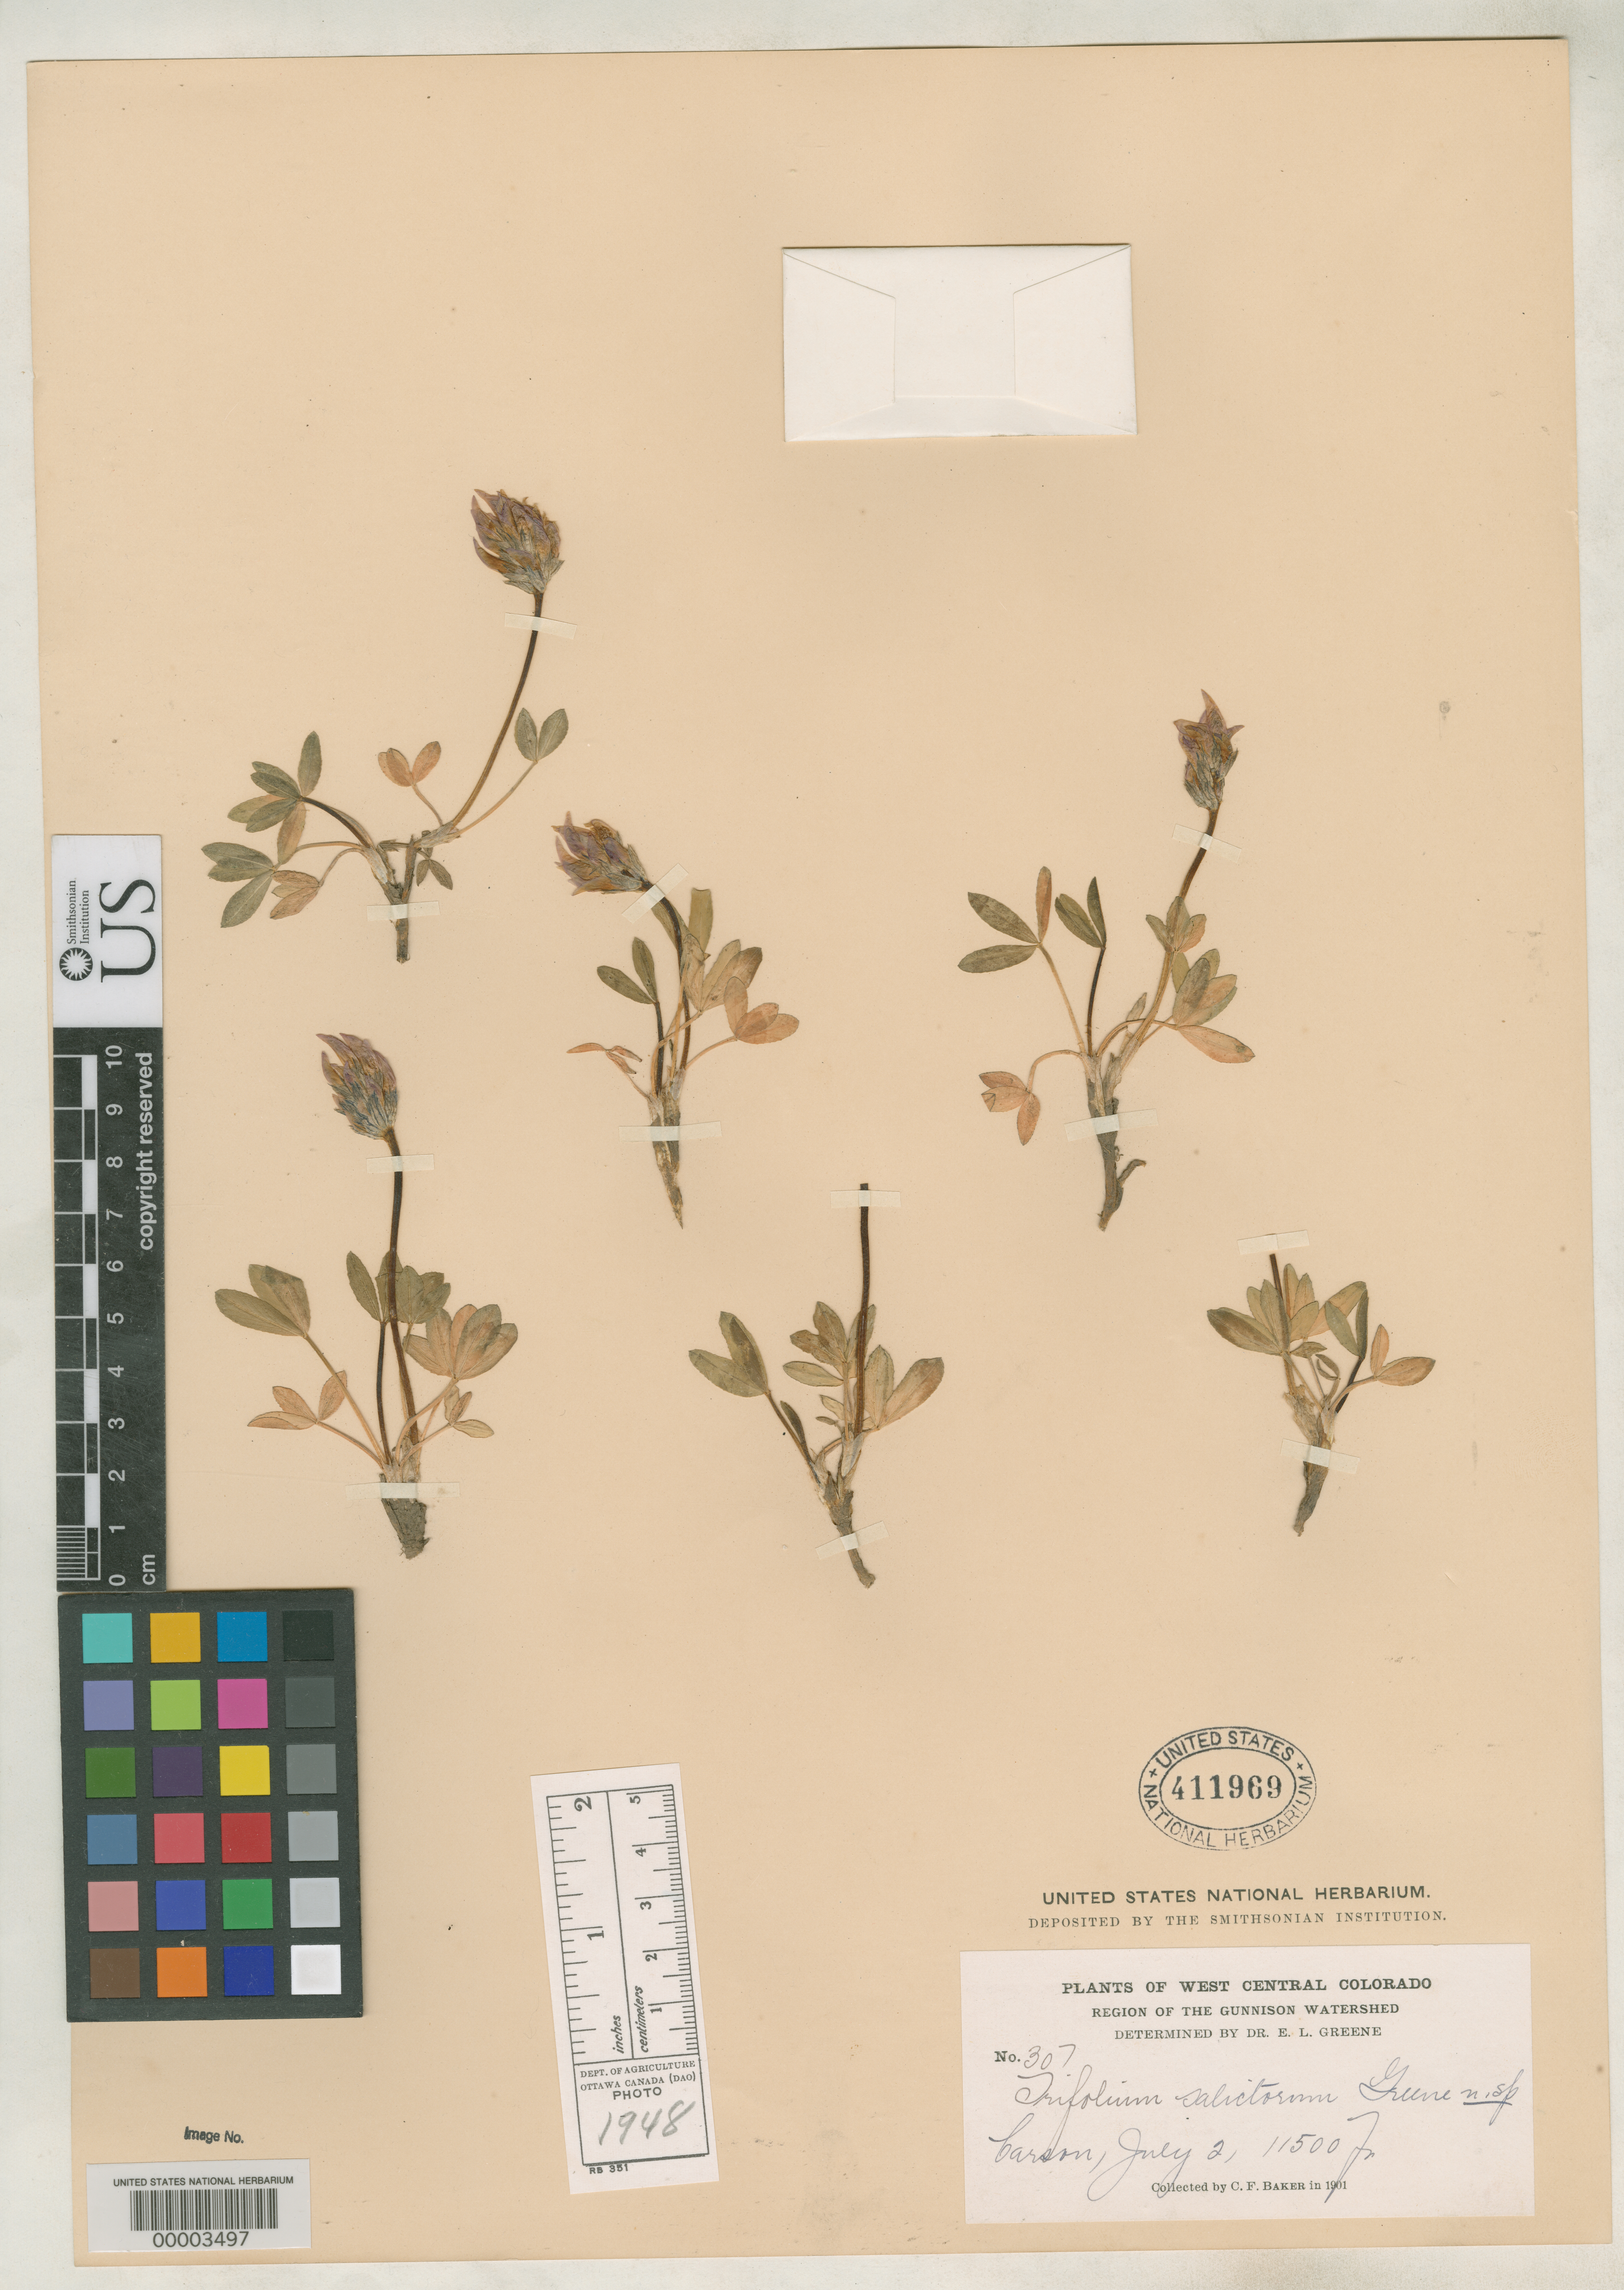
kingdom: Plantae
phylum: Tracheophyta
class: Magnoliopsida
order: Fabales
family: Fabaceae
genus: Trifolium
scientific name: Trifolium salictorum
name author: Greene ex Rydb.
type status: Isotype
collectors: C. F. Baker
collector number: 307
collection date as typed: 02 Jul 1901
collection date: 1901-07-02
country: United States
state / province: Colorado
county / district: Hinsdale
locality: Carson.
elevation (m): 3505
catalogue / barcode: US 411969